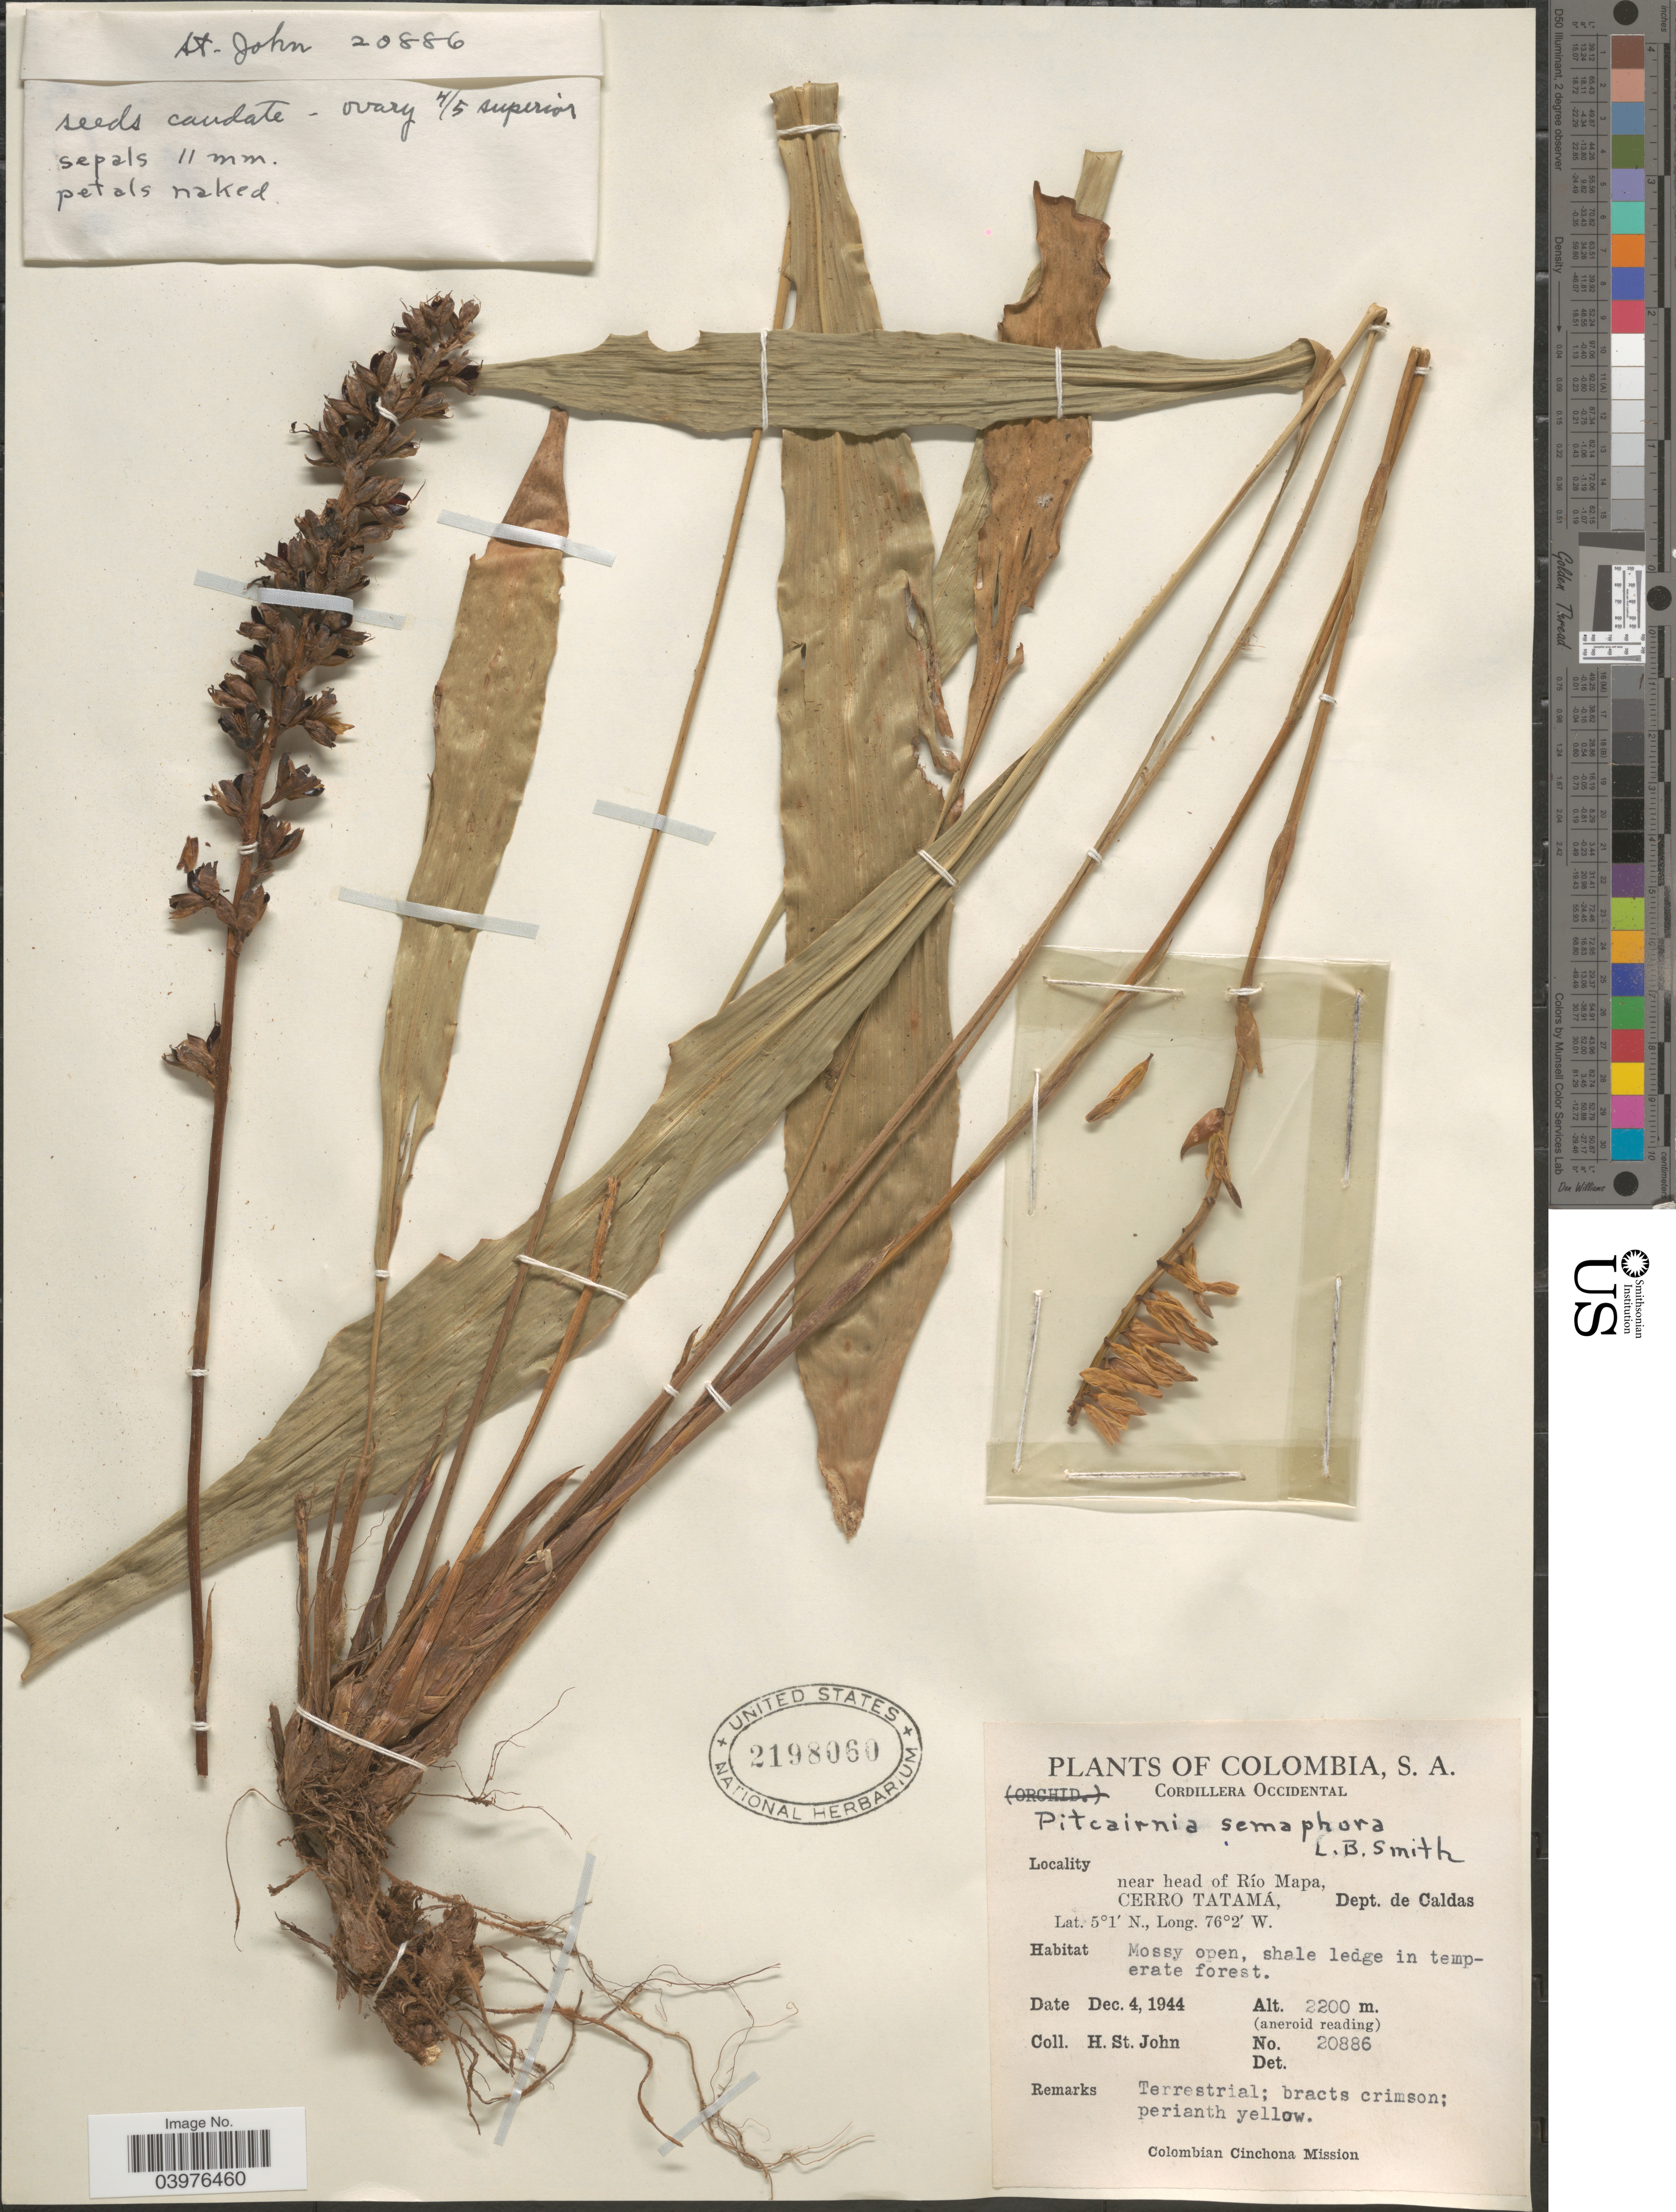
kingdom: Plantae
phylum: Tracheophyta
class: Liliopsida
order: Poales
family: Bromeliaceae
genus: Pitcairnia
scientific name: Pitcairnia semaphora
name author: L.B. Sm.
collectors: H. St. John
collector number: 20886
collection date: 1944-12-04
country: Colombia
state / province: Caldas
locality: Cordillera Occidental. Near head of Río Mapa, Cerro Tatamá, Dept. de Caldas.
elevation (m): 2200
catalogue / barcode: US 2198060